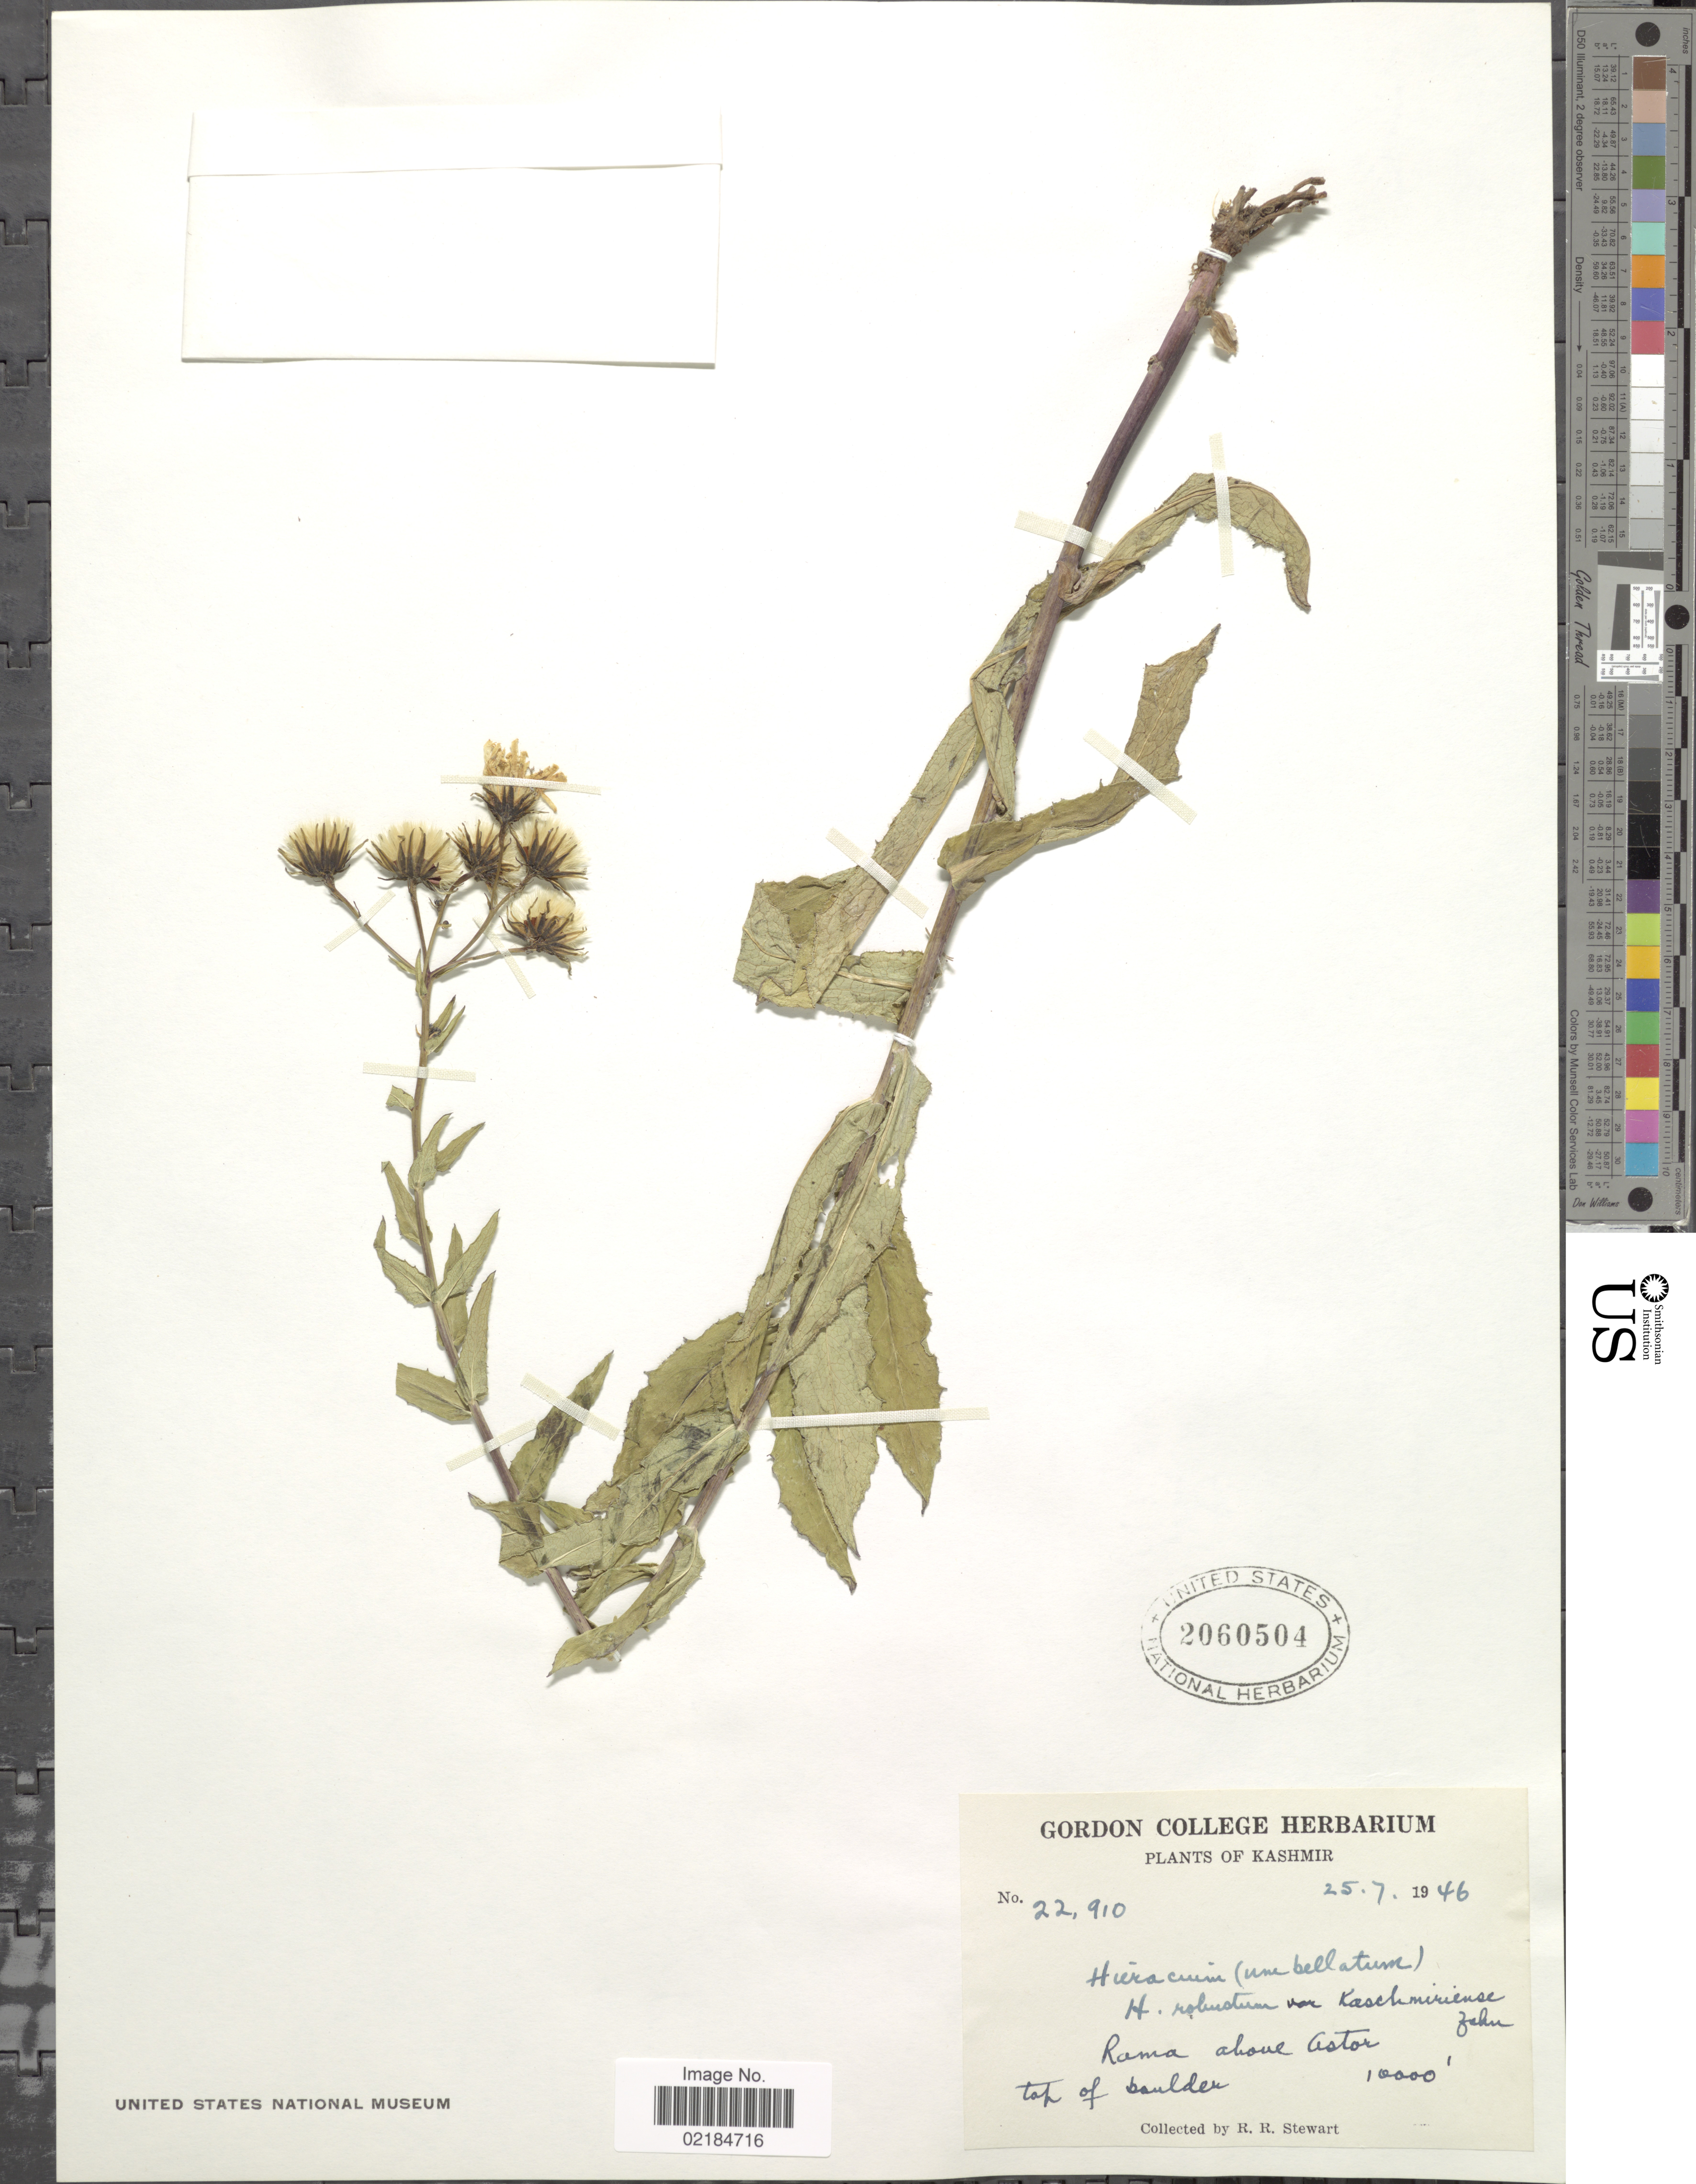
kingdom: Plantae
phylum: Tracheophyta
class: Magnoliopsida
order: Asterales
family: Asteraceae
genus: Hieracium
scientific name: Hieracium robustum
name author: Fr.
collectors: R. R. Stewart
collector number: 22910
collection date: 1946-07-25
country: India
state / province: Jammu and Kashmir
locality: Kashmir, Rama above Astor top of boulder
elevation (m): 3048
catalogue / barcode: US 2060504